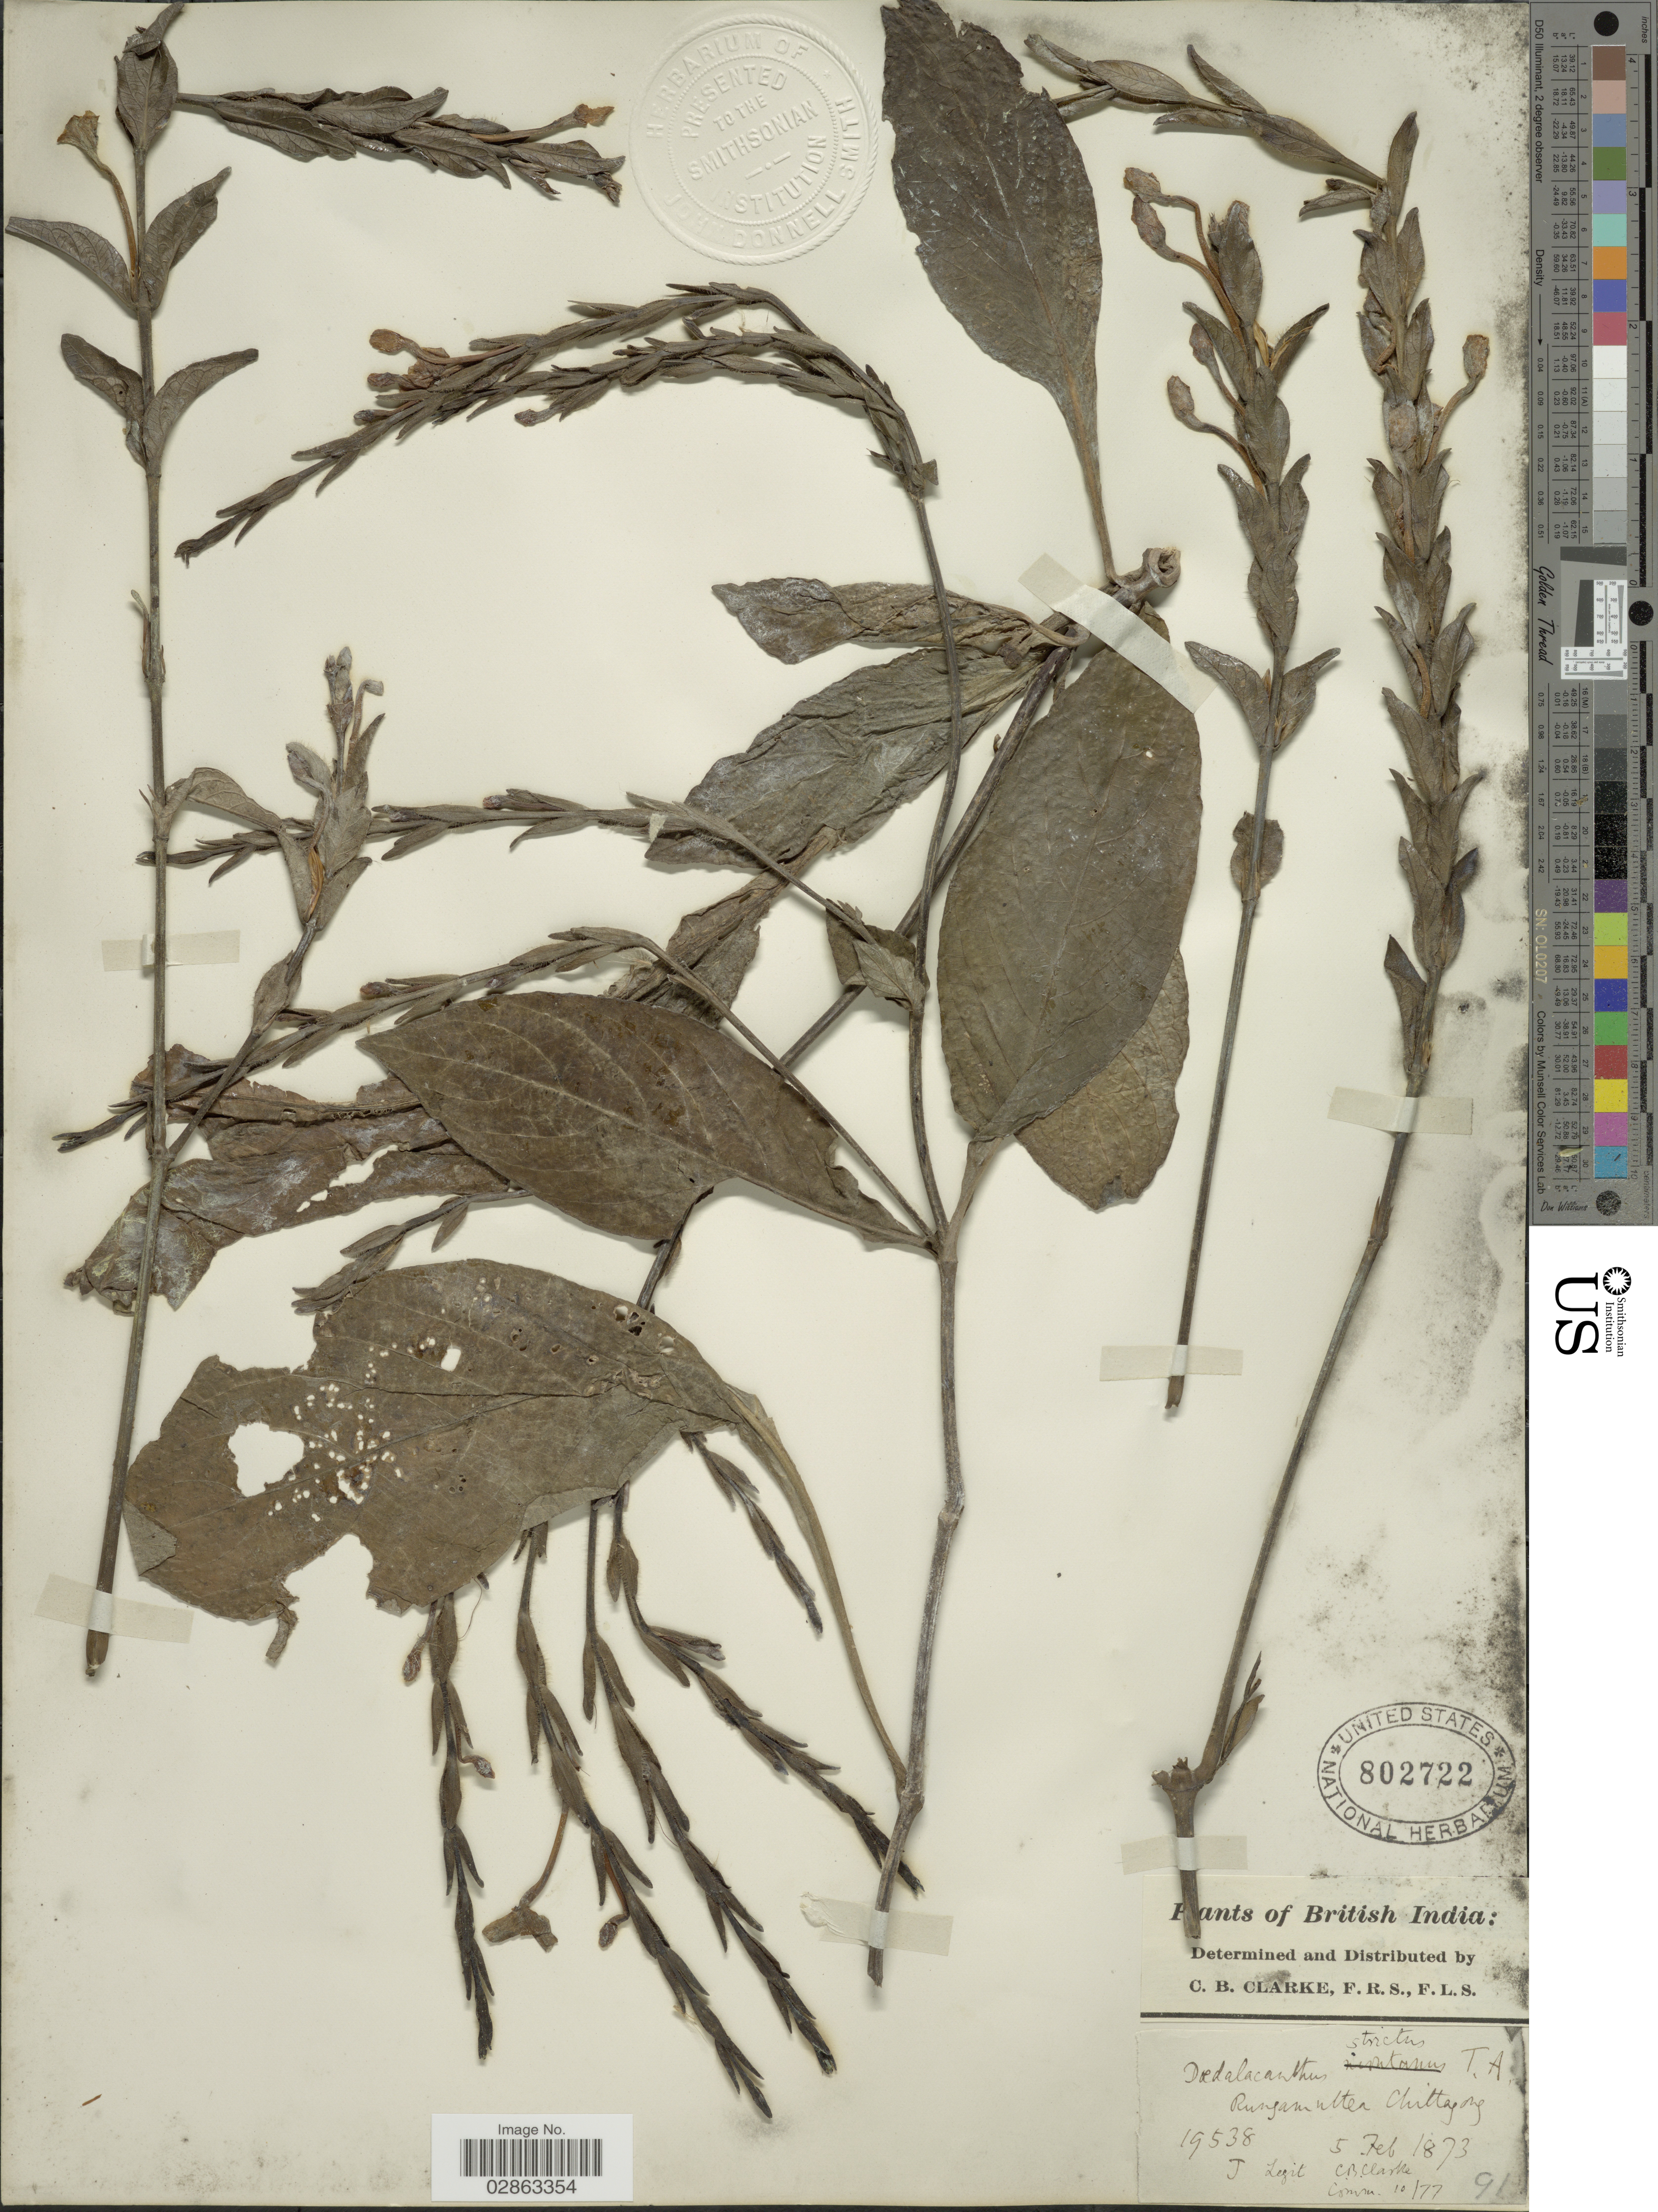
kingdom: Plantae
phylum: Tracheophyta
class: Magnoliopsida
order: Lamiales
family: Acanthaceae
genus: Eranthemum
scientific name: Eranthemum strictum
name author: Colebr. ex Roxb.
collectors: C. B. Clarke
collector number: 19538J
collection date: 1873-02-05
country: Bangladesh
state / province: Chittagong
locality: British India. Rungamutten, Chittagong.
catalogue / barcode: US 802722